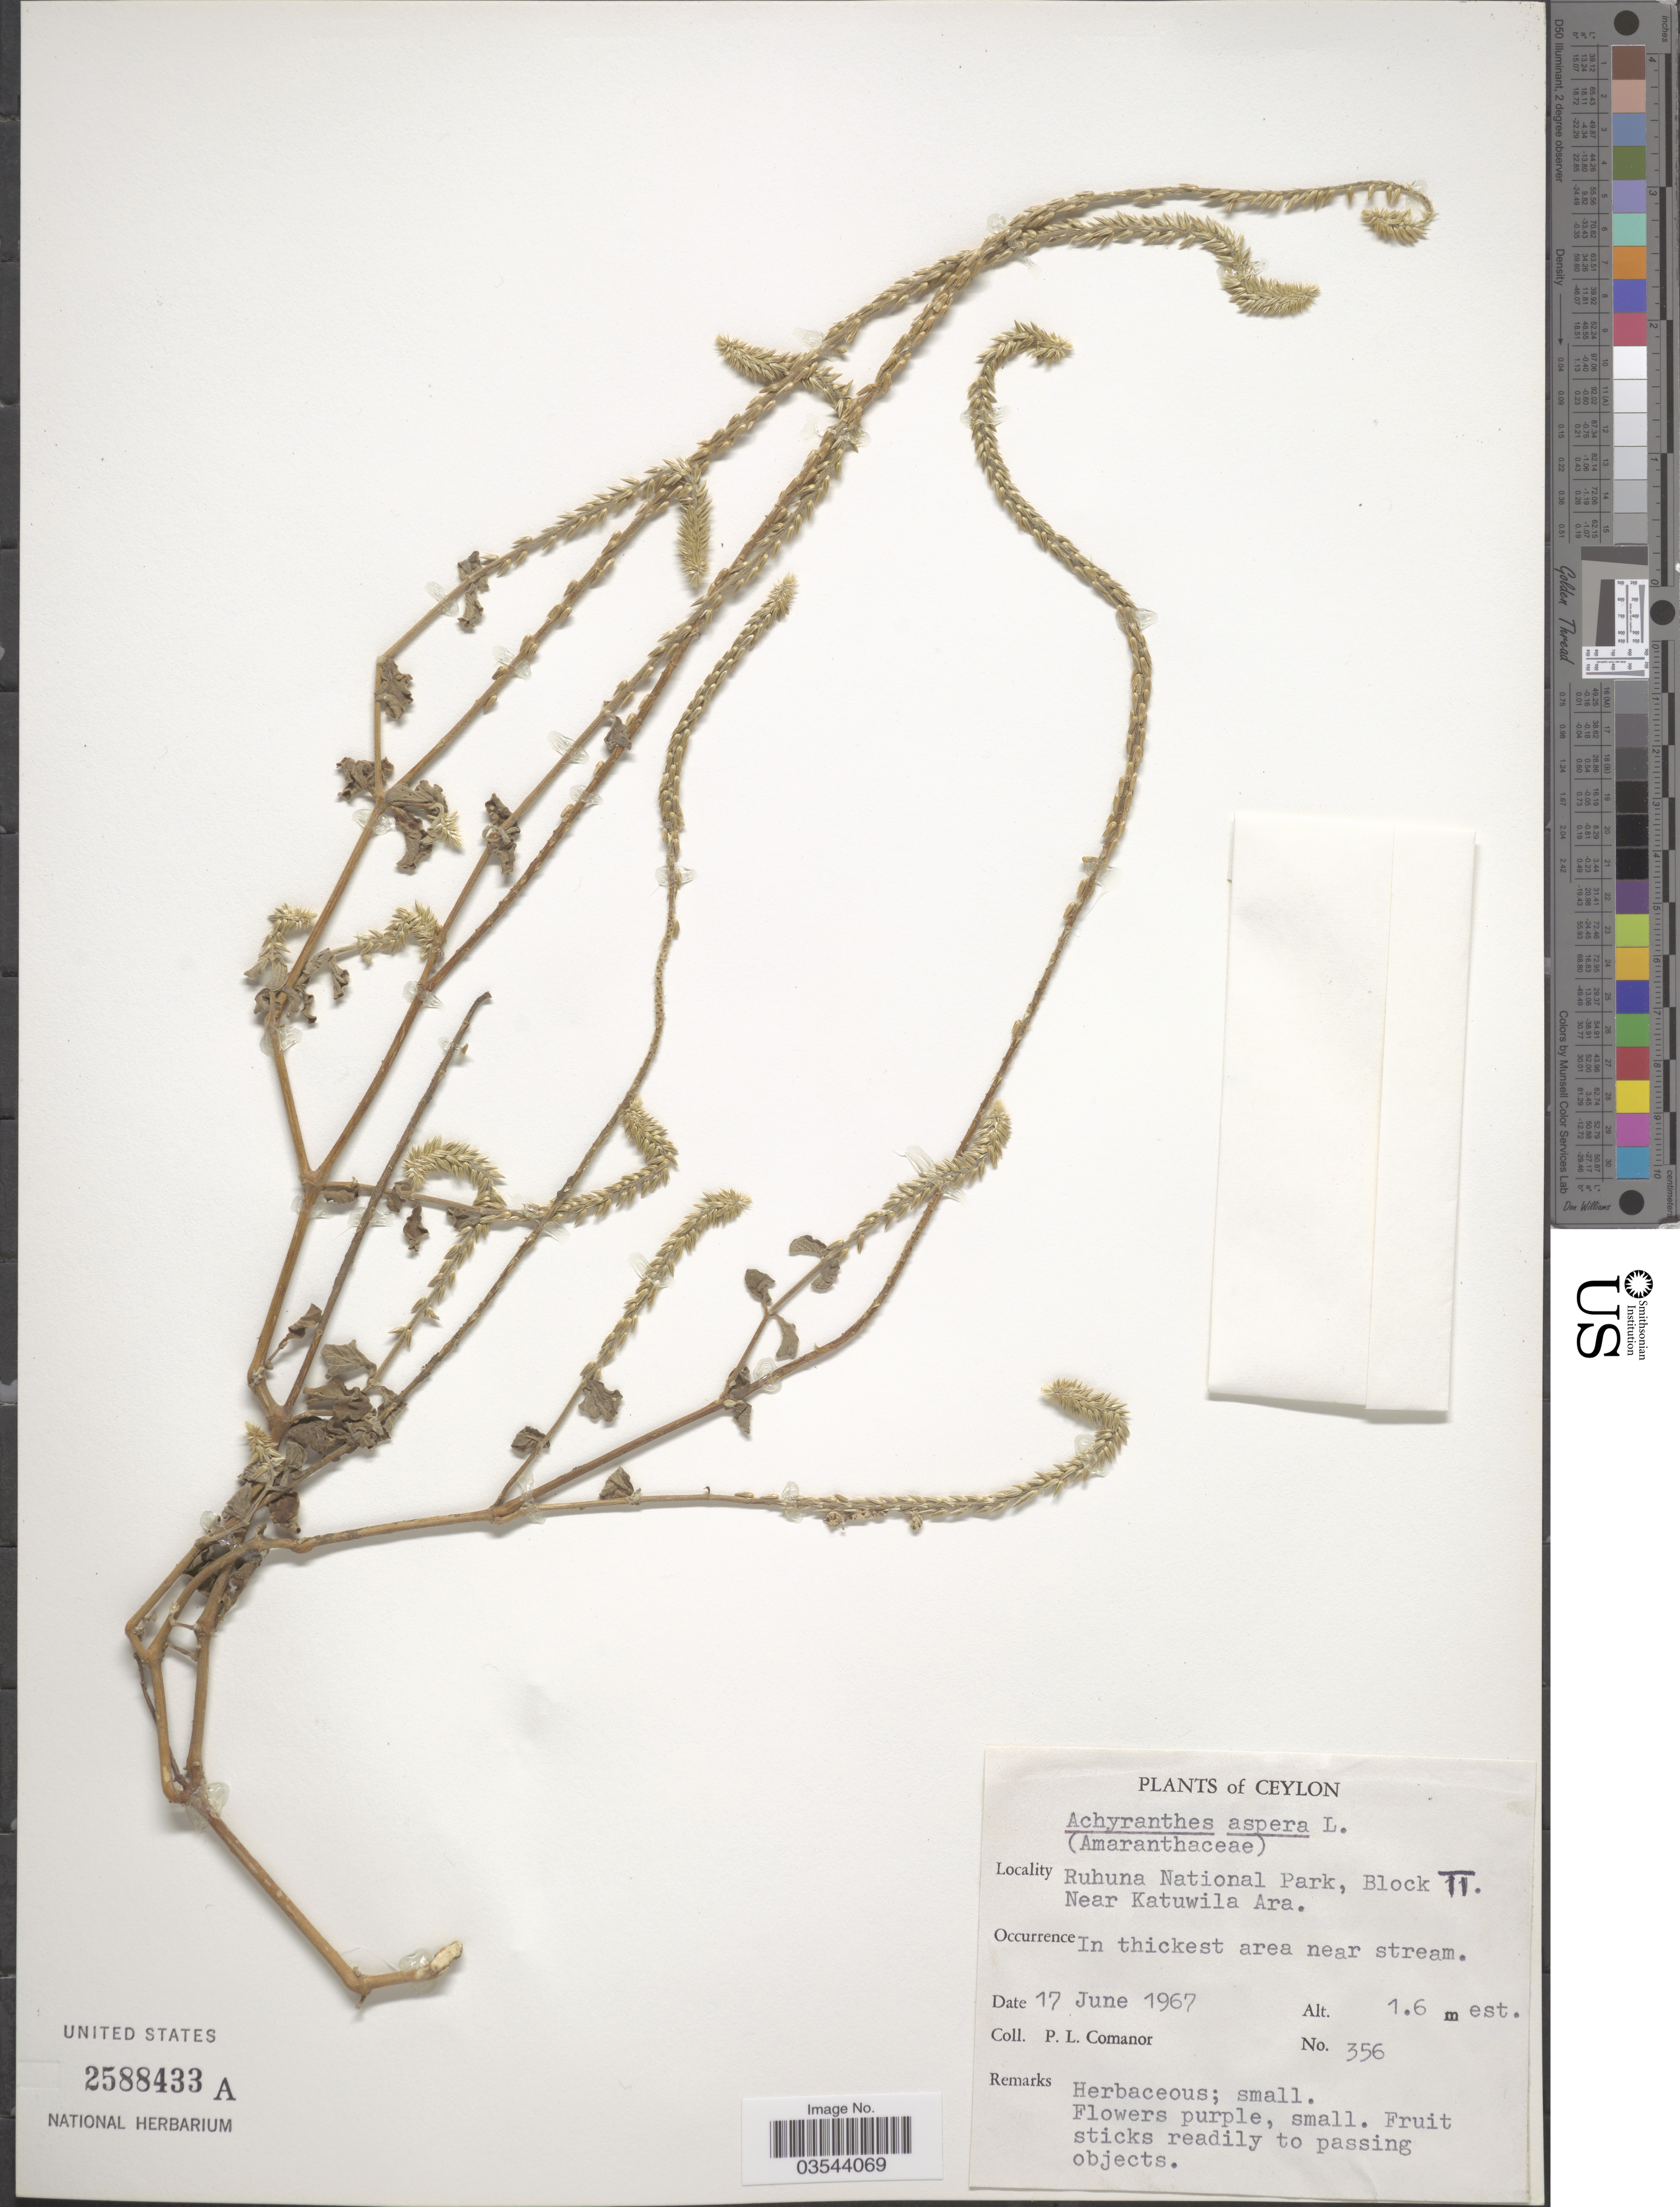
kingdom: Plantae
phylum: Tracheophyta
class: Magnoliopsida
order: Caryophyllales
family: Amaranthaceae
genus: Achyranthes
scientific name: Achyranthes aspera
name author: L.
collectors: P. Comanor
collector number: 356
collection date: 1967-06-17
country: Sri Lanka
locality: Ceylon. Ruhuna National Park, Block II. Near Katuwila Ara.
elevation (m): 1.6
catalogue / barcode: US 2588433A